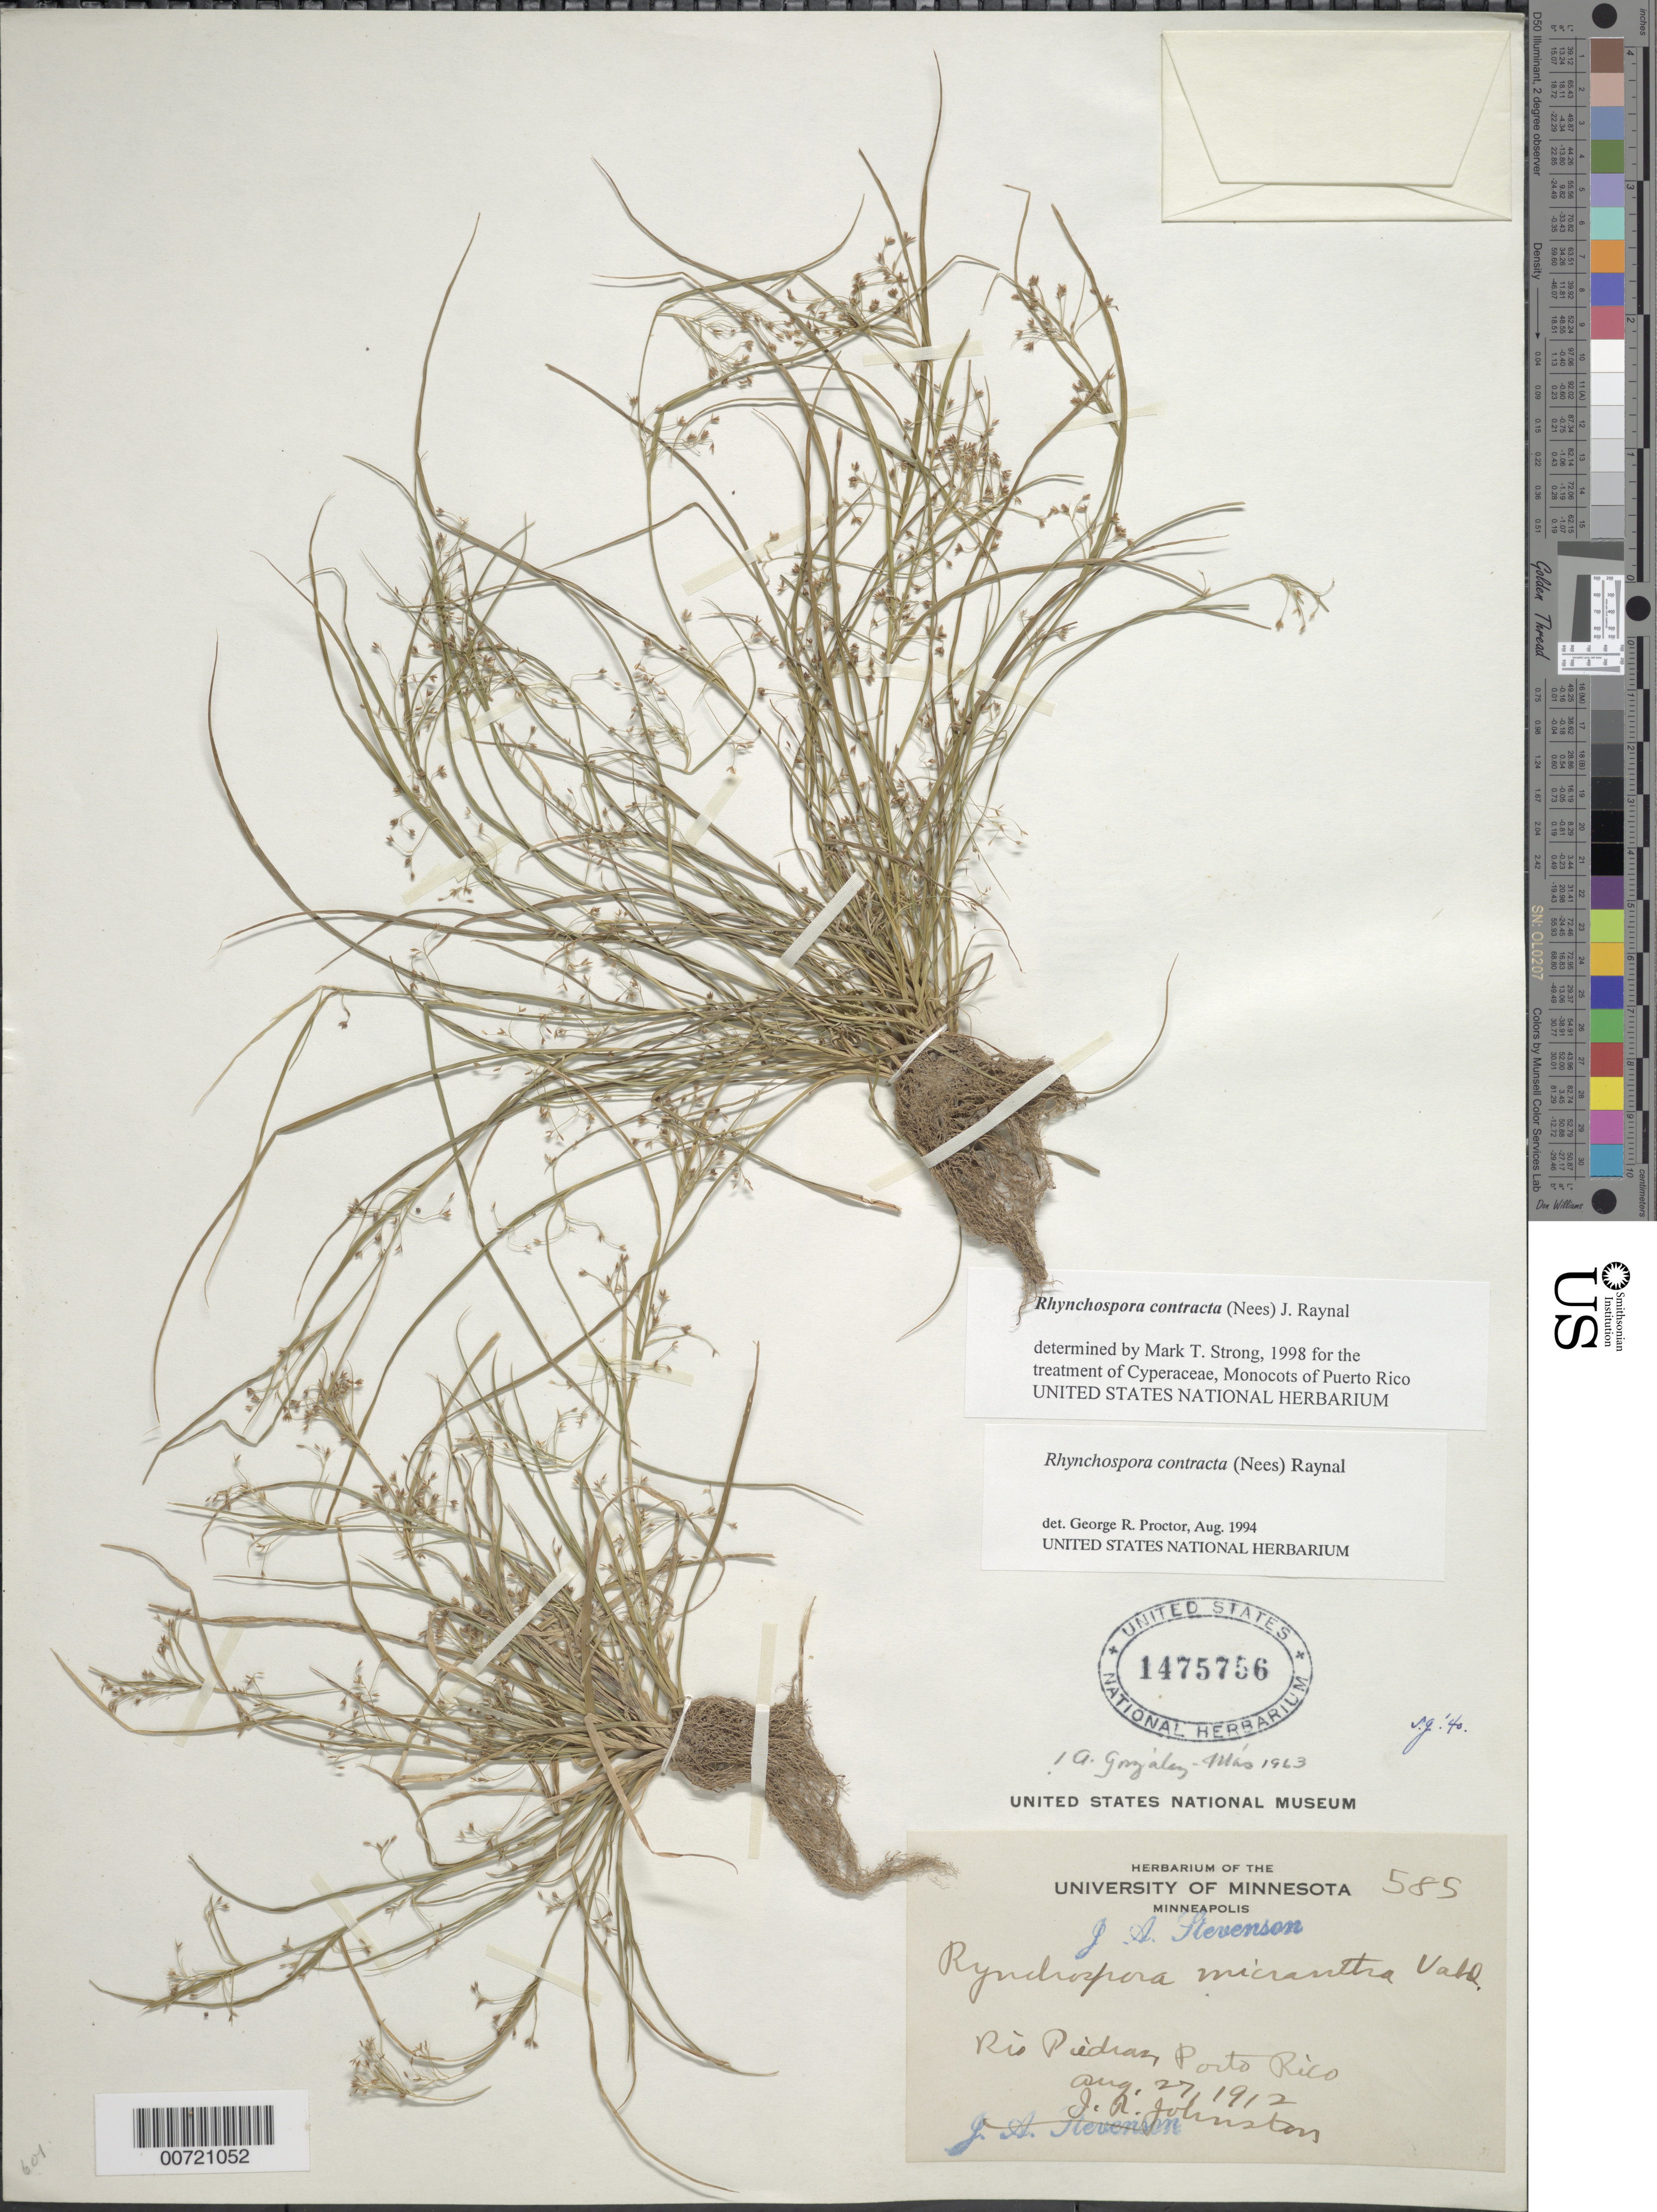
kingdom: Plantae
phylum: Tracheophyta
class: Liliopsida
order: Poales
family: Cyperaceae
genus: Rhynchospora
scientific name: Rhynchospora contracta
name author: (Nees) J. Raynal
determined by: Strong, M. T., (US), Smithsonian Institution - National Museum of Natural History (UNITED STATES)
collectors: J. Johnston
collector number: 585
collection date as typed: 27 Aug 1912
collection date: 1912-08-27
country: Puerto Rico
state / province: San Juan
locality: Rio Piedras.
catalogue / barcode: US 1475756